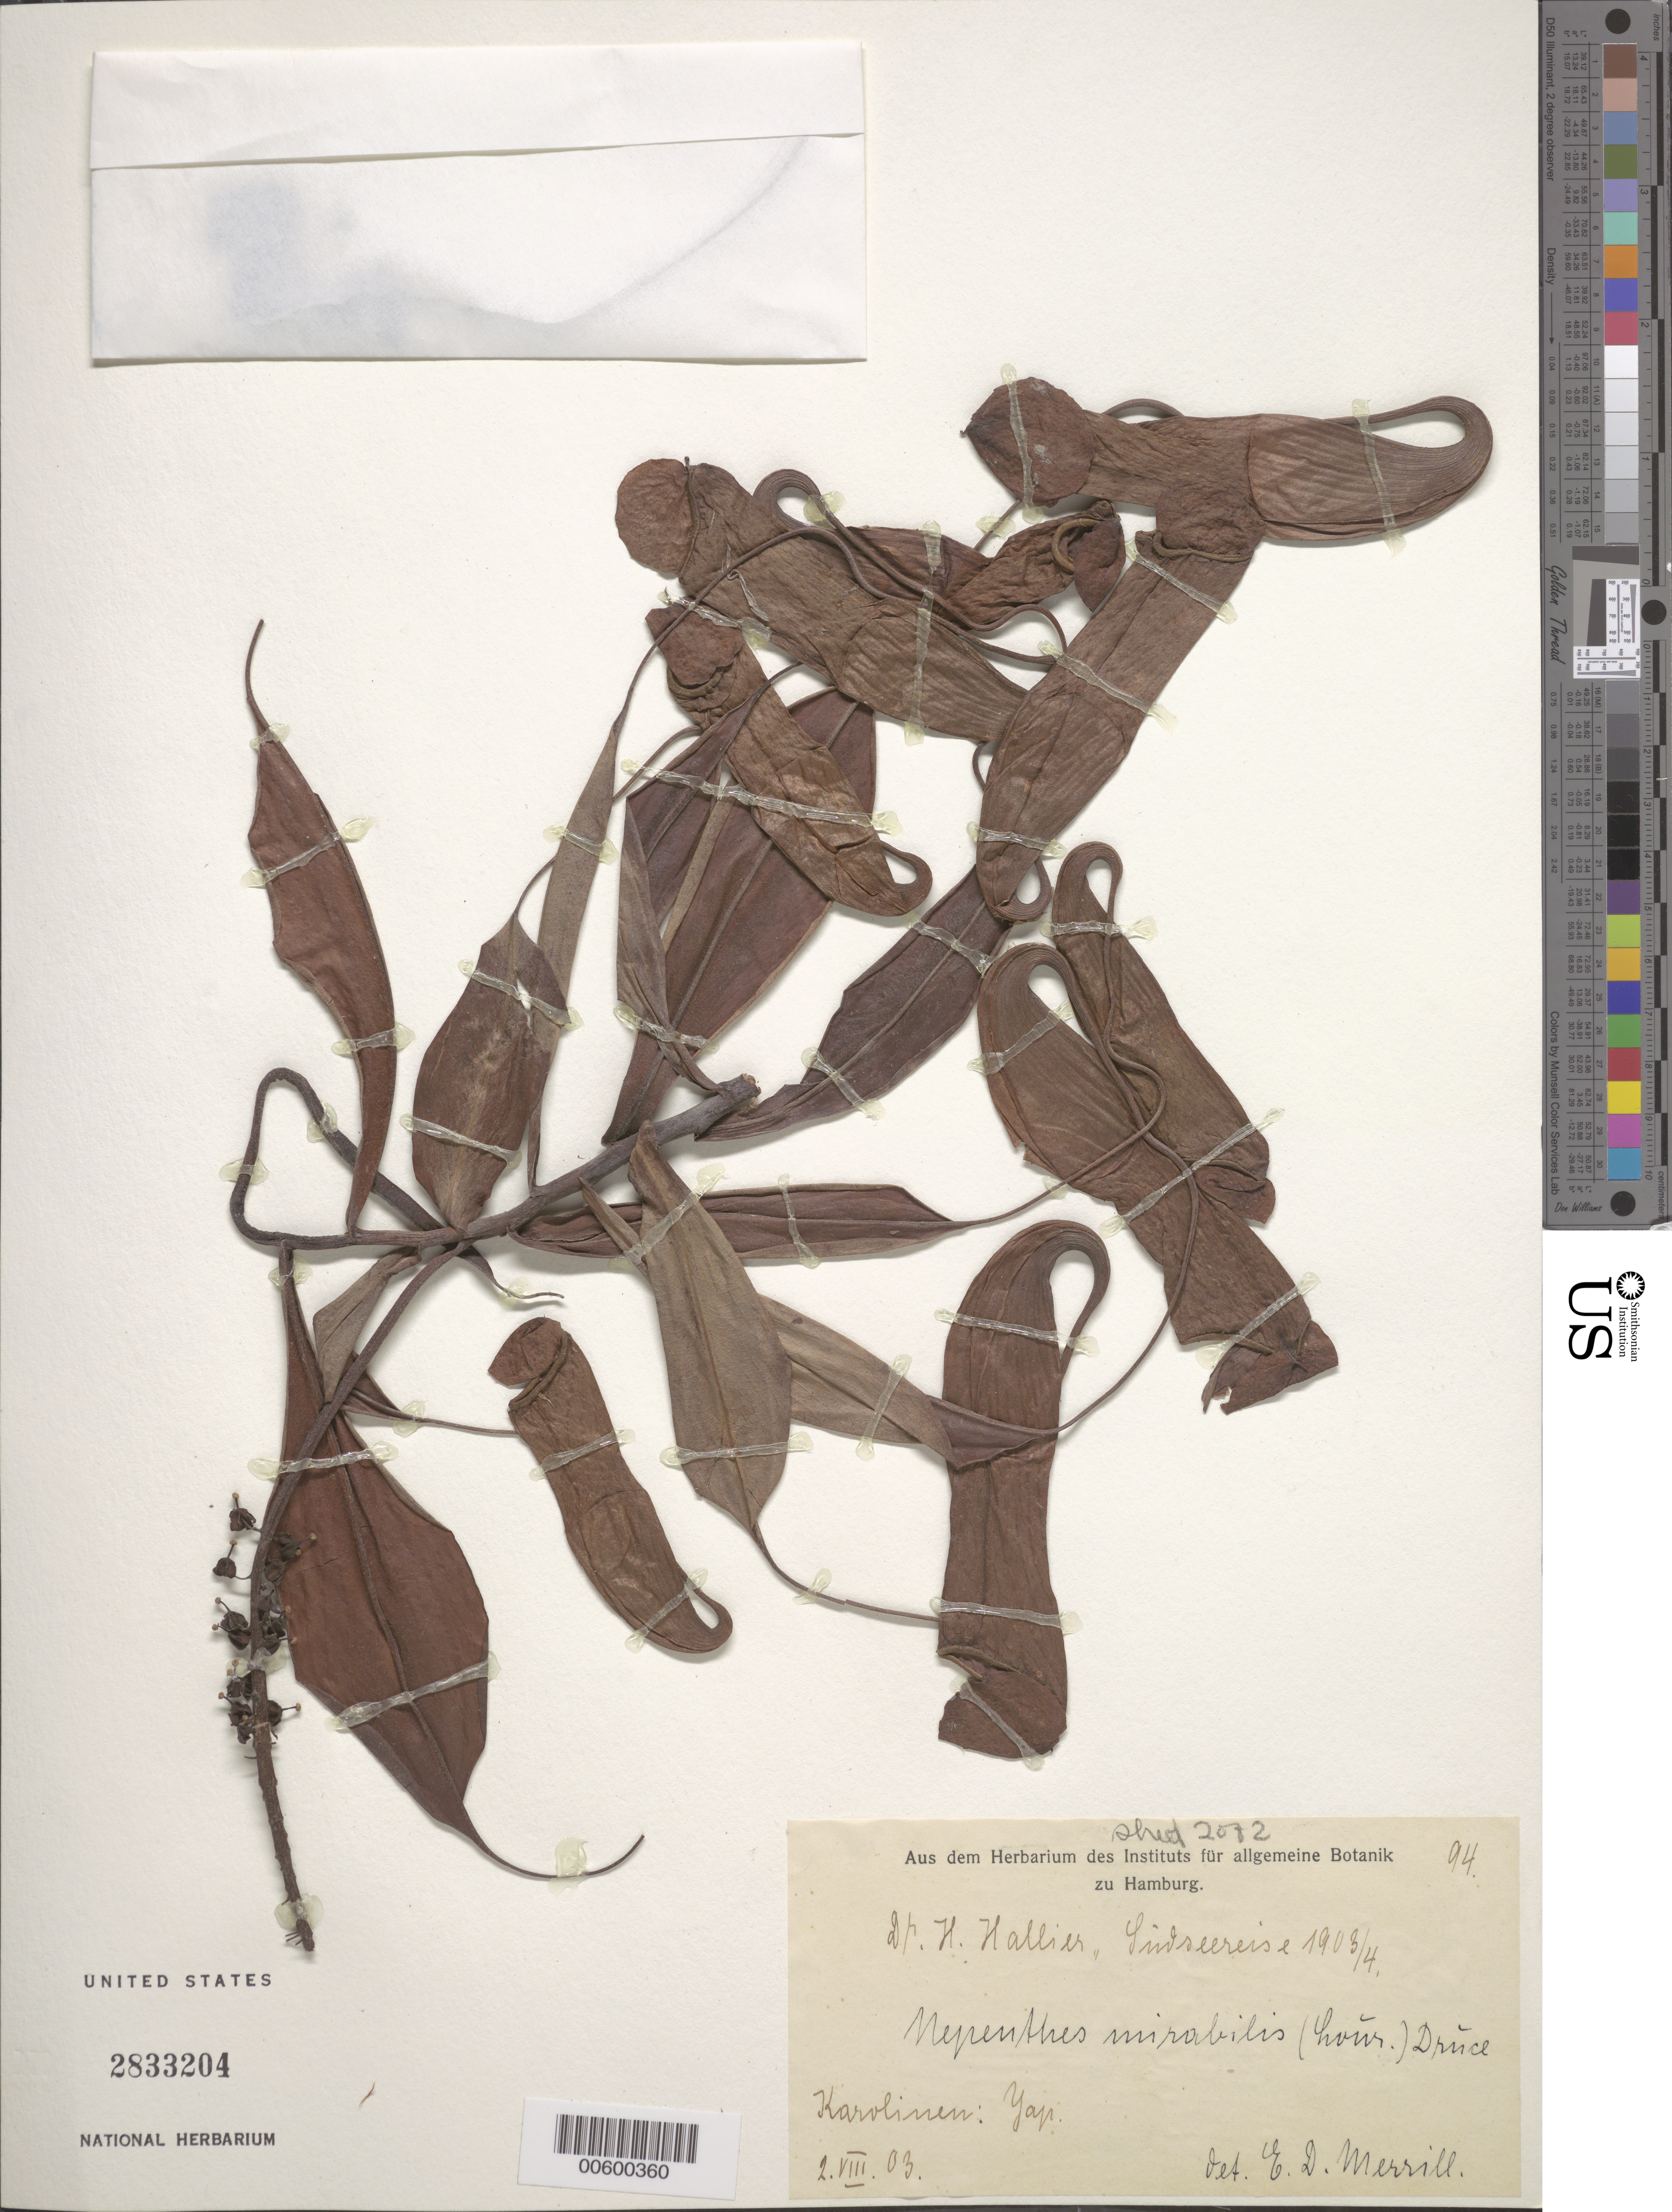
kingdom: Plantae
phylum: Tracheophyta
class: Magnoliopsida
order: Caryophyllales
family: Nepenthaceae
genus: Nepenthes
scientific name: Nepenthes mirabilis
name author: (Lour.) Druce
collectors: E. D. Merrill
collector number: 94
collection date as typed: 02 Aug 1903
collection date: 1903-08-02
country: Micronesia, Federated States of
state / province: Yap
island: Yap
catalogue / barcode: US 2833204